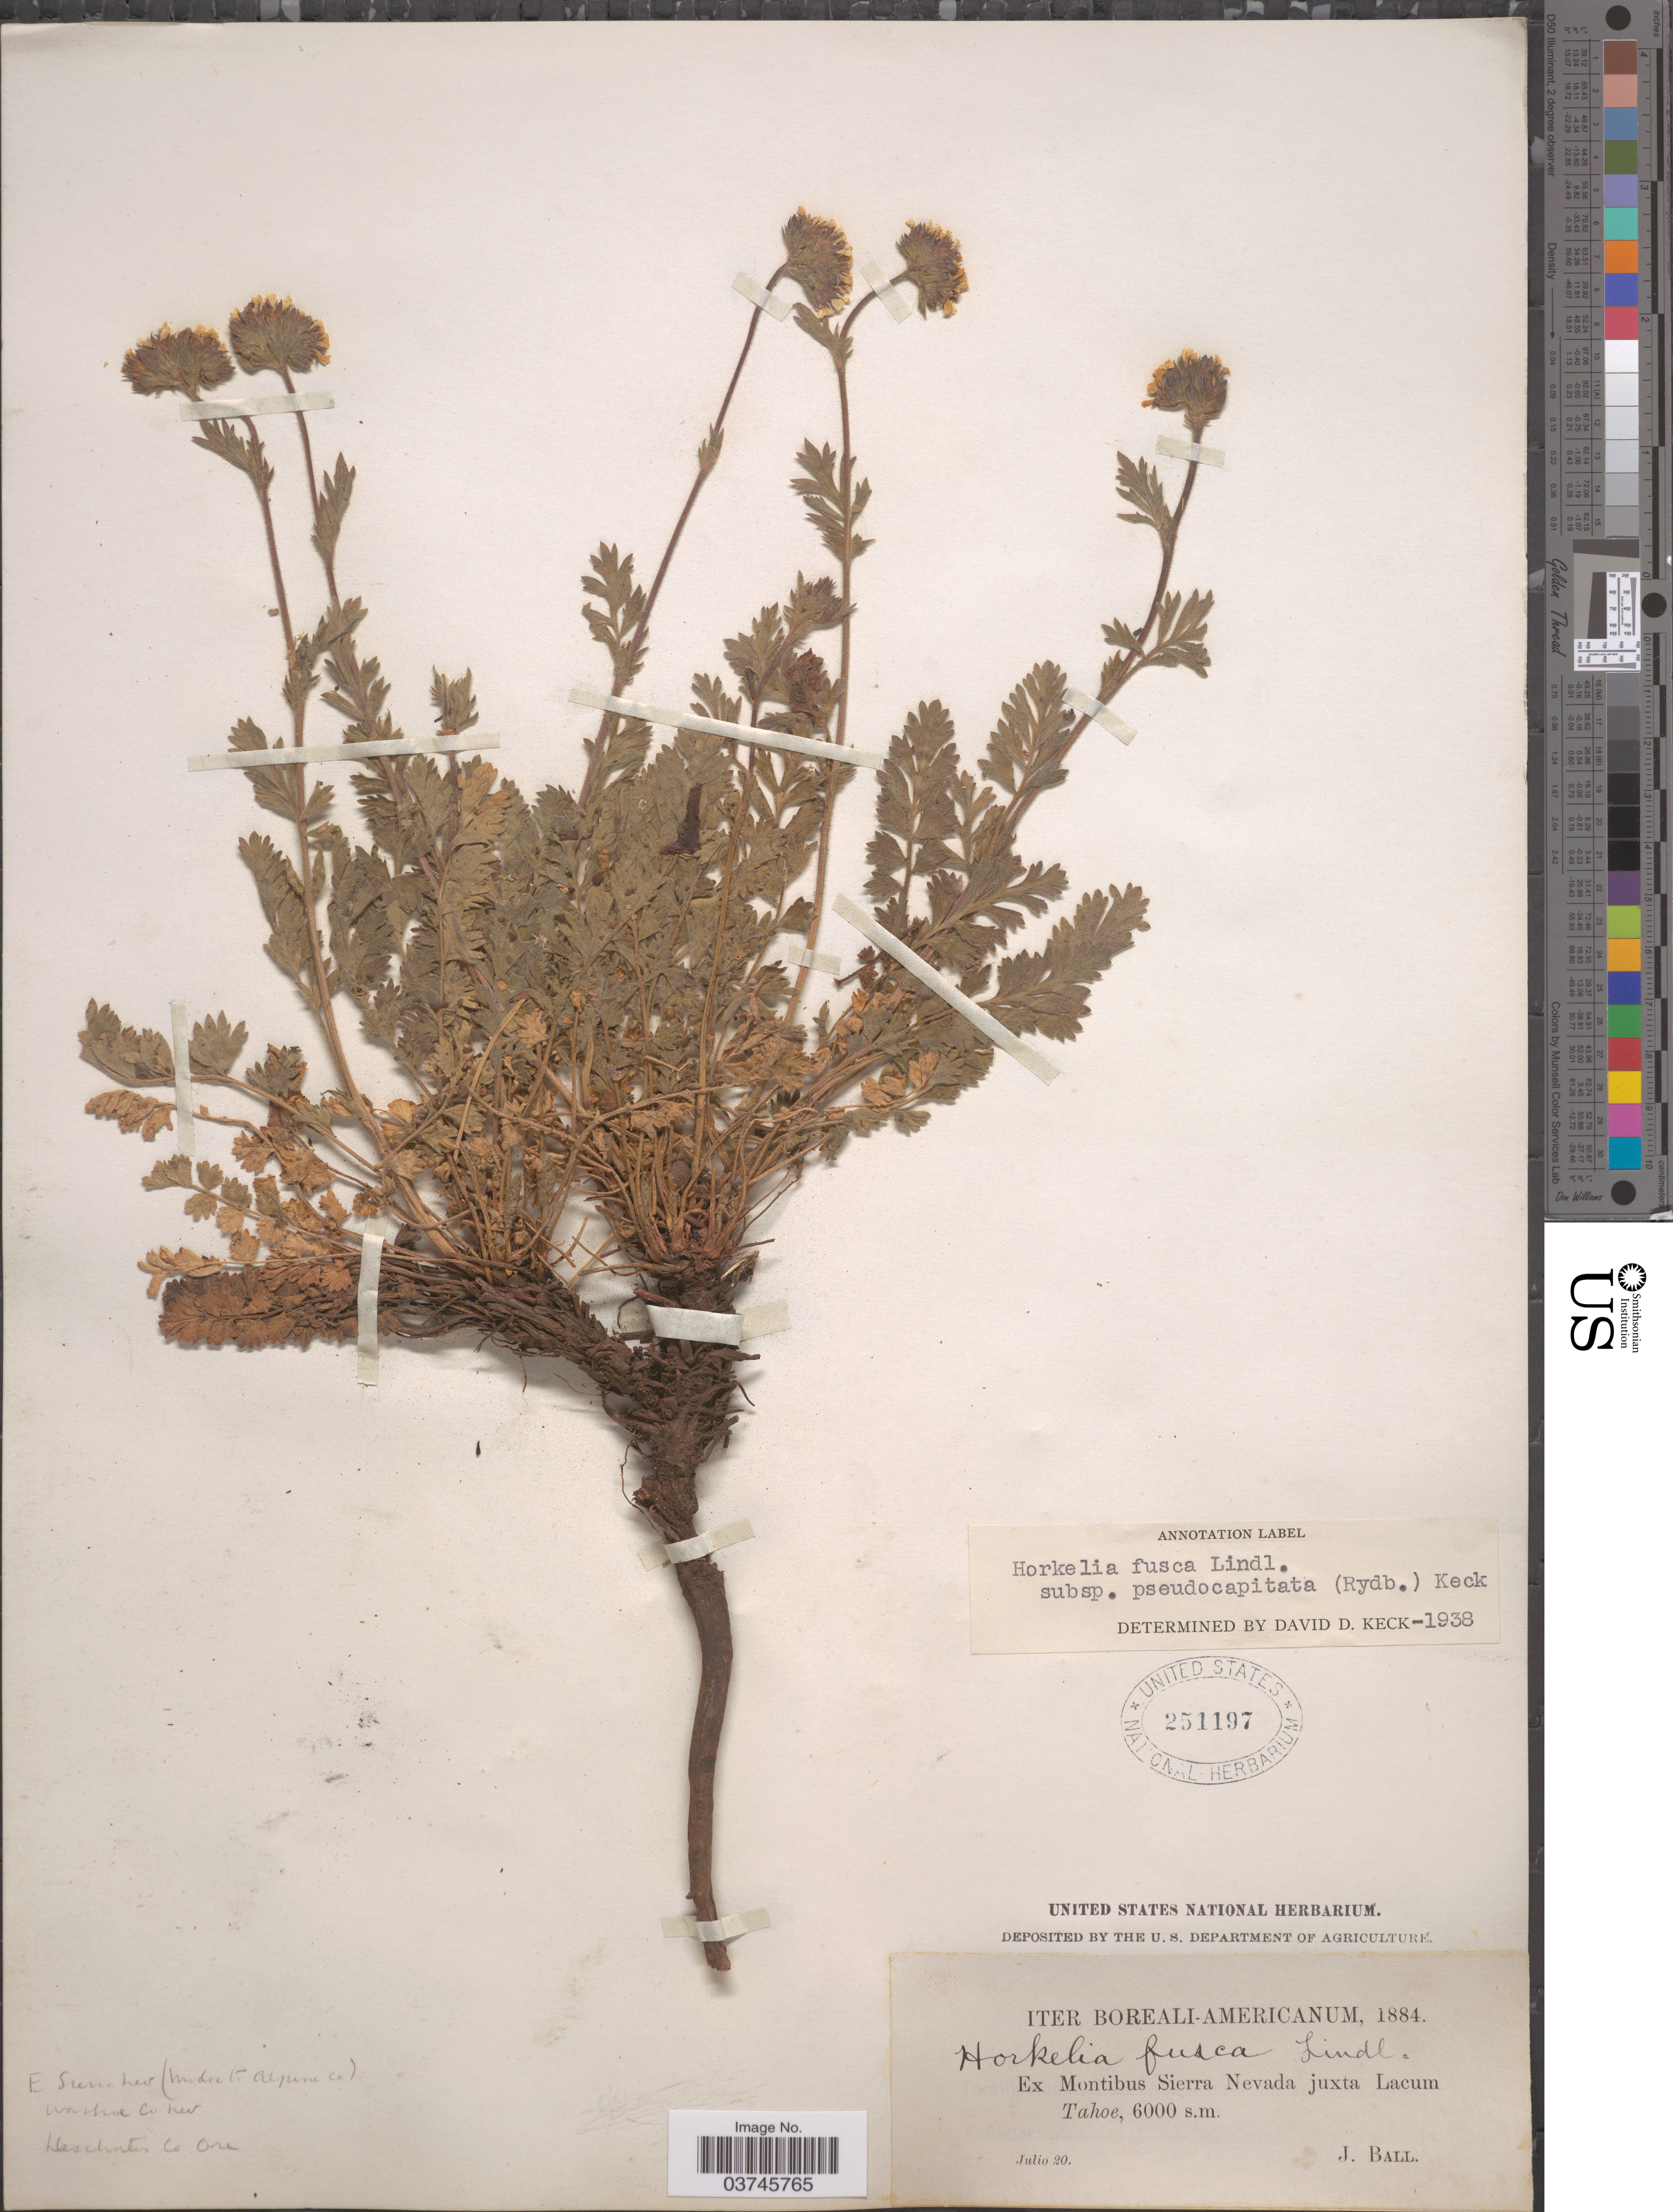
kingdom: Plantae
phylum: Tracheophyta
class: Magnoliopsida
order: Rosales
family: Rosaceae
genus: Potentilla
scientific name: Potentilla douglasii var. pseudocapitata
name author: (Rydb. ex Howell) Jeps.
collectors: J. Ball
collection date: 1884-07-20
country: United States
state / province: California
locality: Ex Montibus Sierra Nevada juxta Lacum Tahoe.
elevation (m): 6000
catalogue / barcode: US 251197